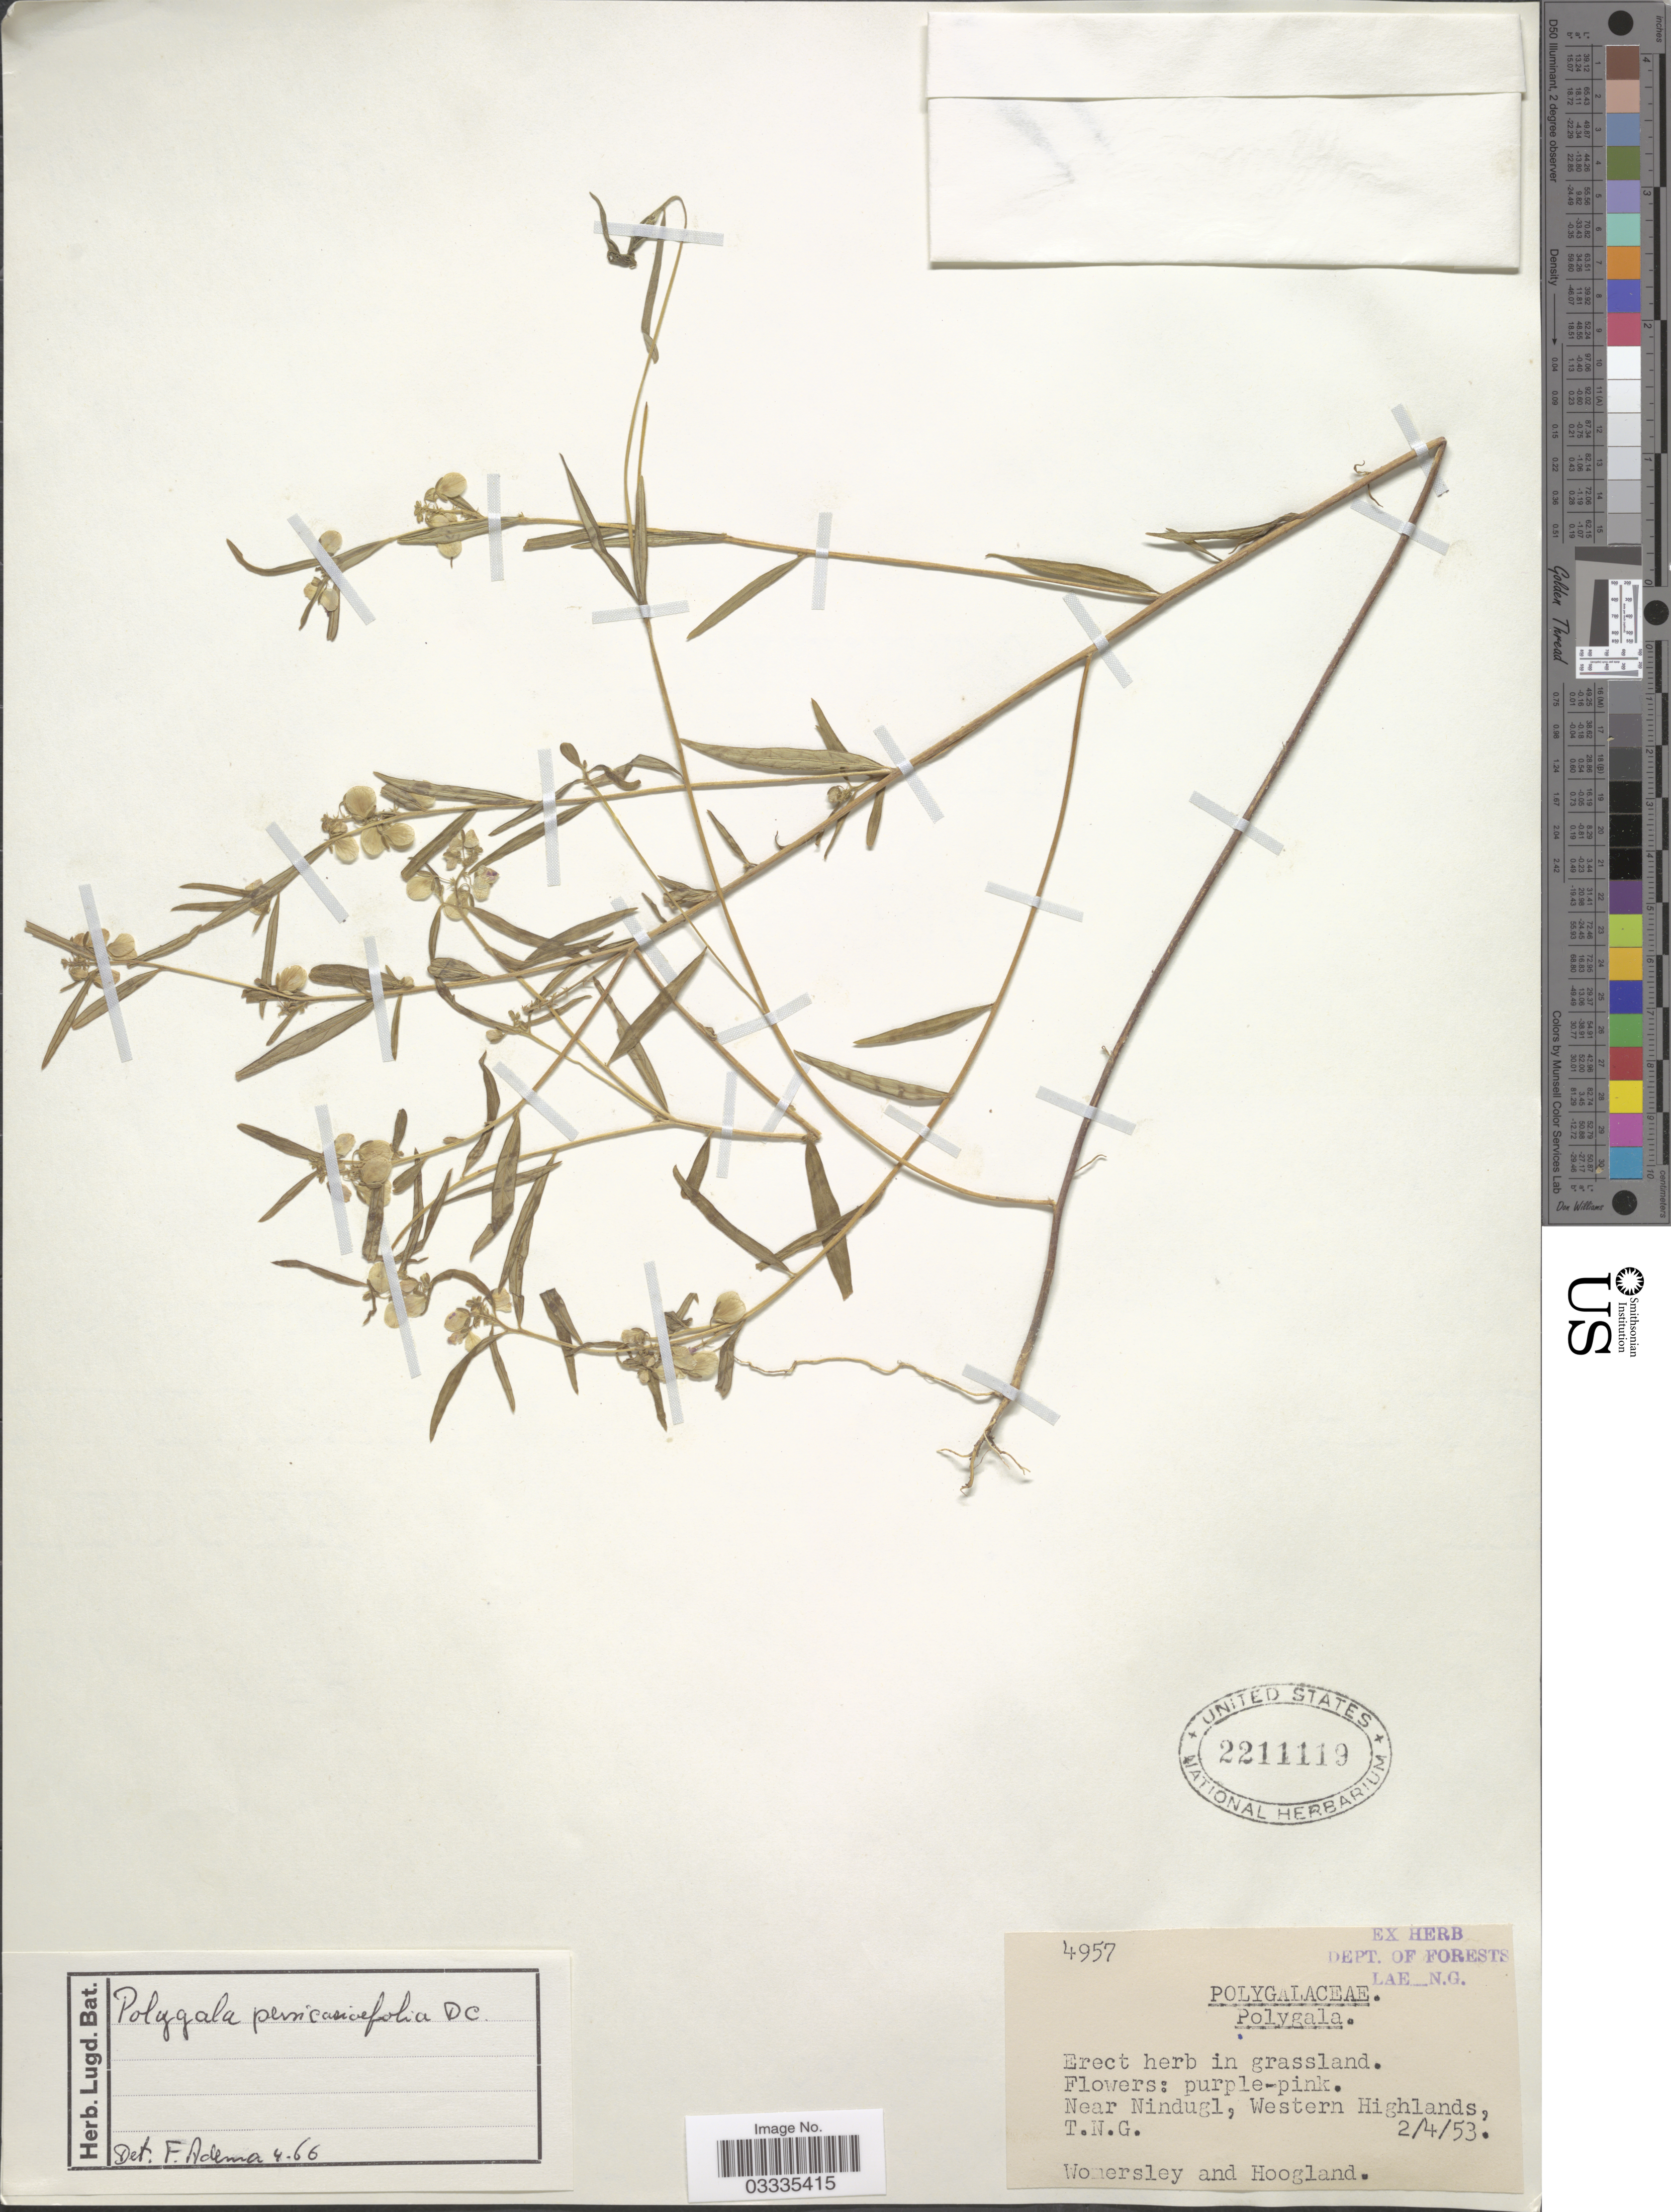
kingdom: Plantae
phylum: Tracheophyta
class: Magnoliopsida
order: Fabales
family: Polygalaceae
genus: Polygala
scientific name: Polygala persicariifolia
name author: DC.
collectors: Womersley & Hoogland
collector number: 4957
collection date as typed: Transcribed d/m/y: 2/4/53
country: Papua New Guinea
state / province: Western Highlands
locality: Near Nindugl, T. N. G.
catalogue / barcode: US 2211119